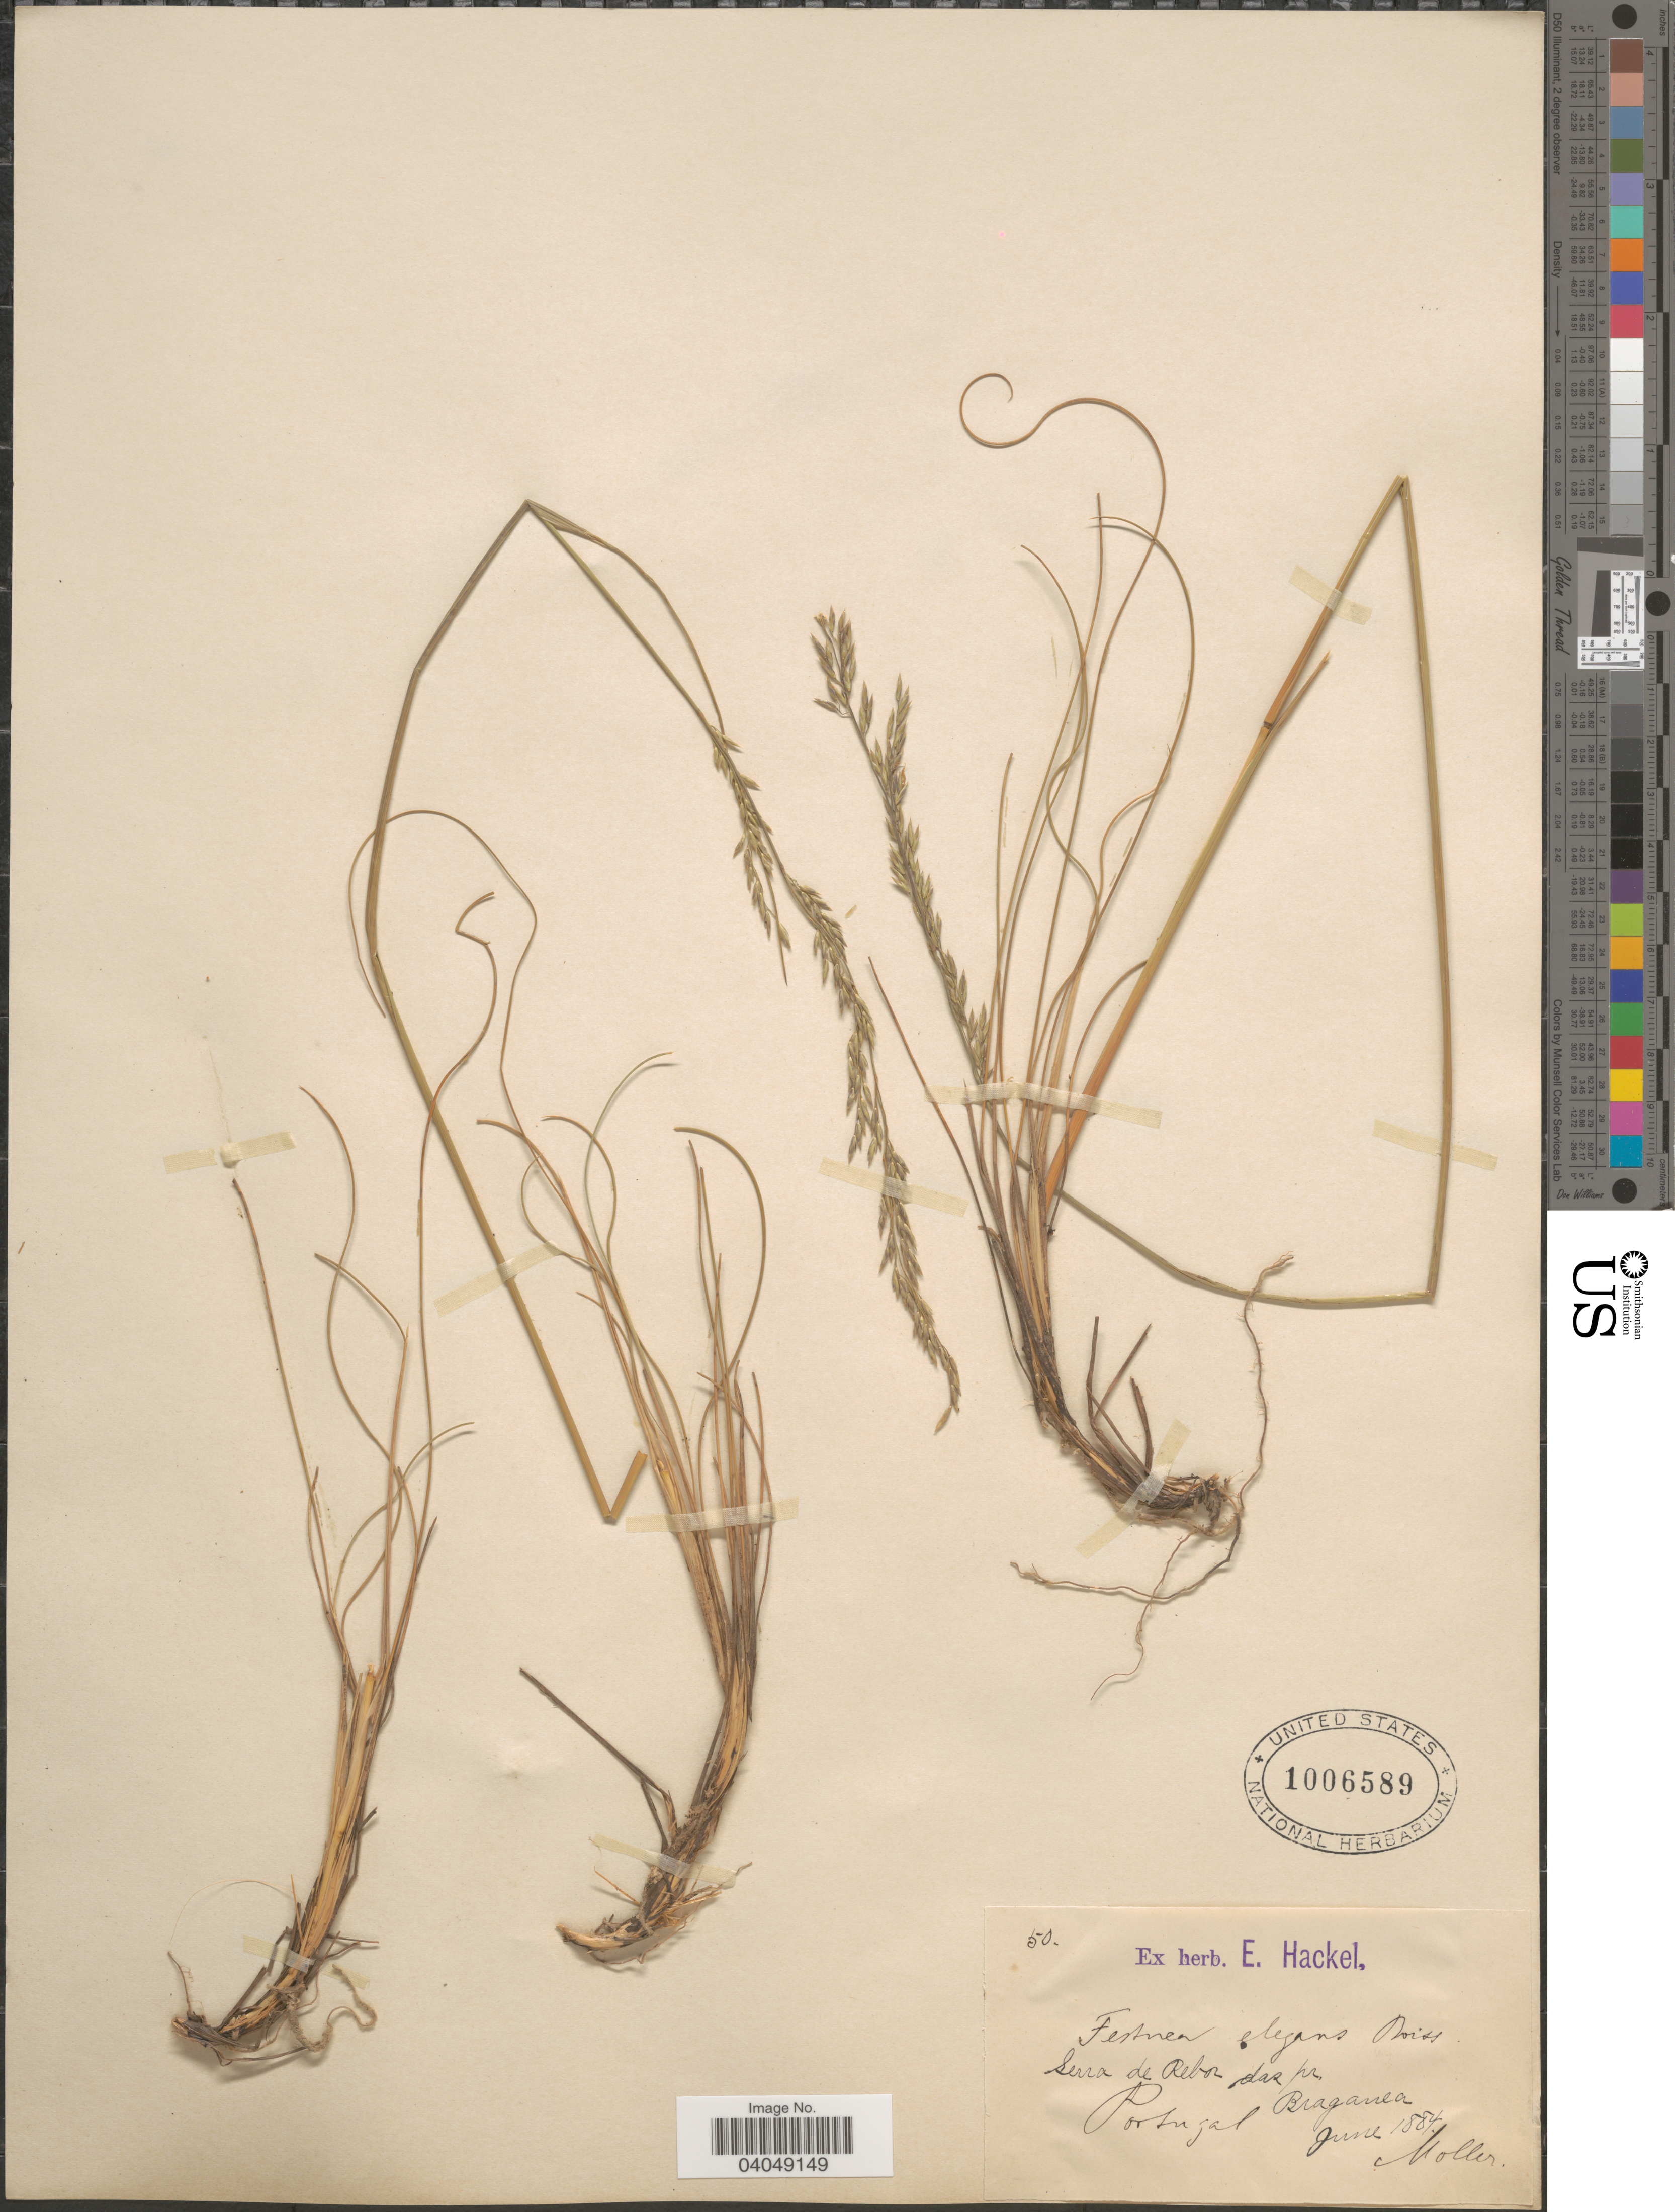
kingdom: Plantae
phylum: Tracheophyta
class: Liliopsida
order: Poales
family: Poaceae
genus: Festuca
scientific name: Festuca elegans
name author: Boiss.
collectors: -. Moller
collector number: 50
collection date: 1884-06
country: Portugal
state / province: Braganca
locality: Serra de Rebor das pr Braganea.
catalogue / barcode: US 1006589